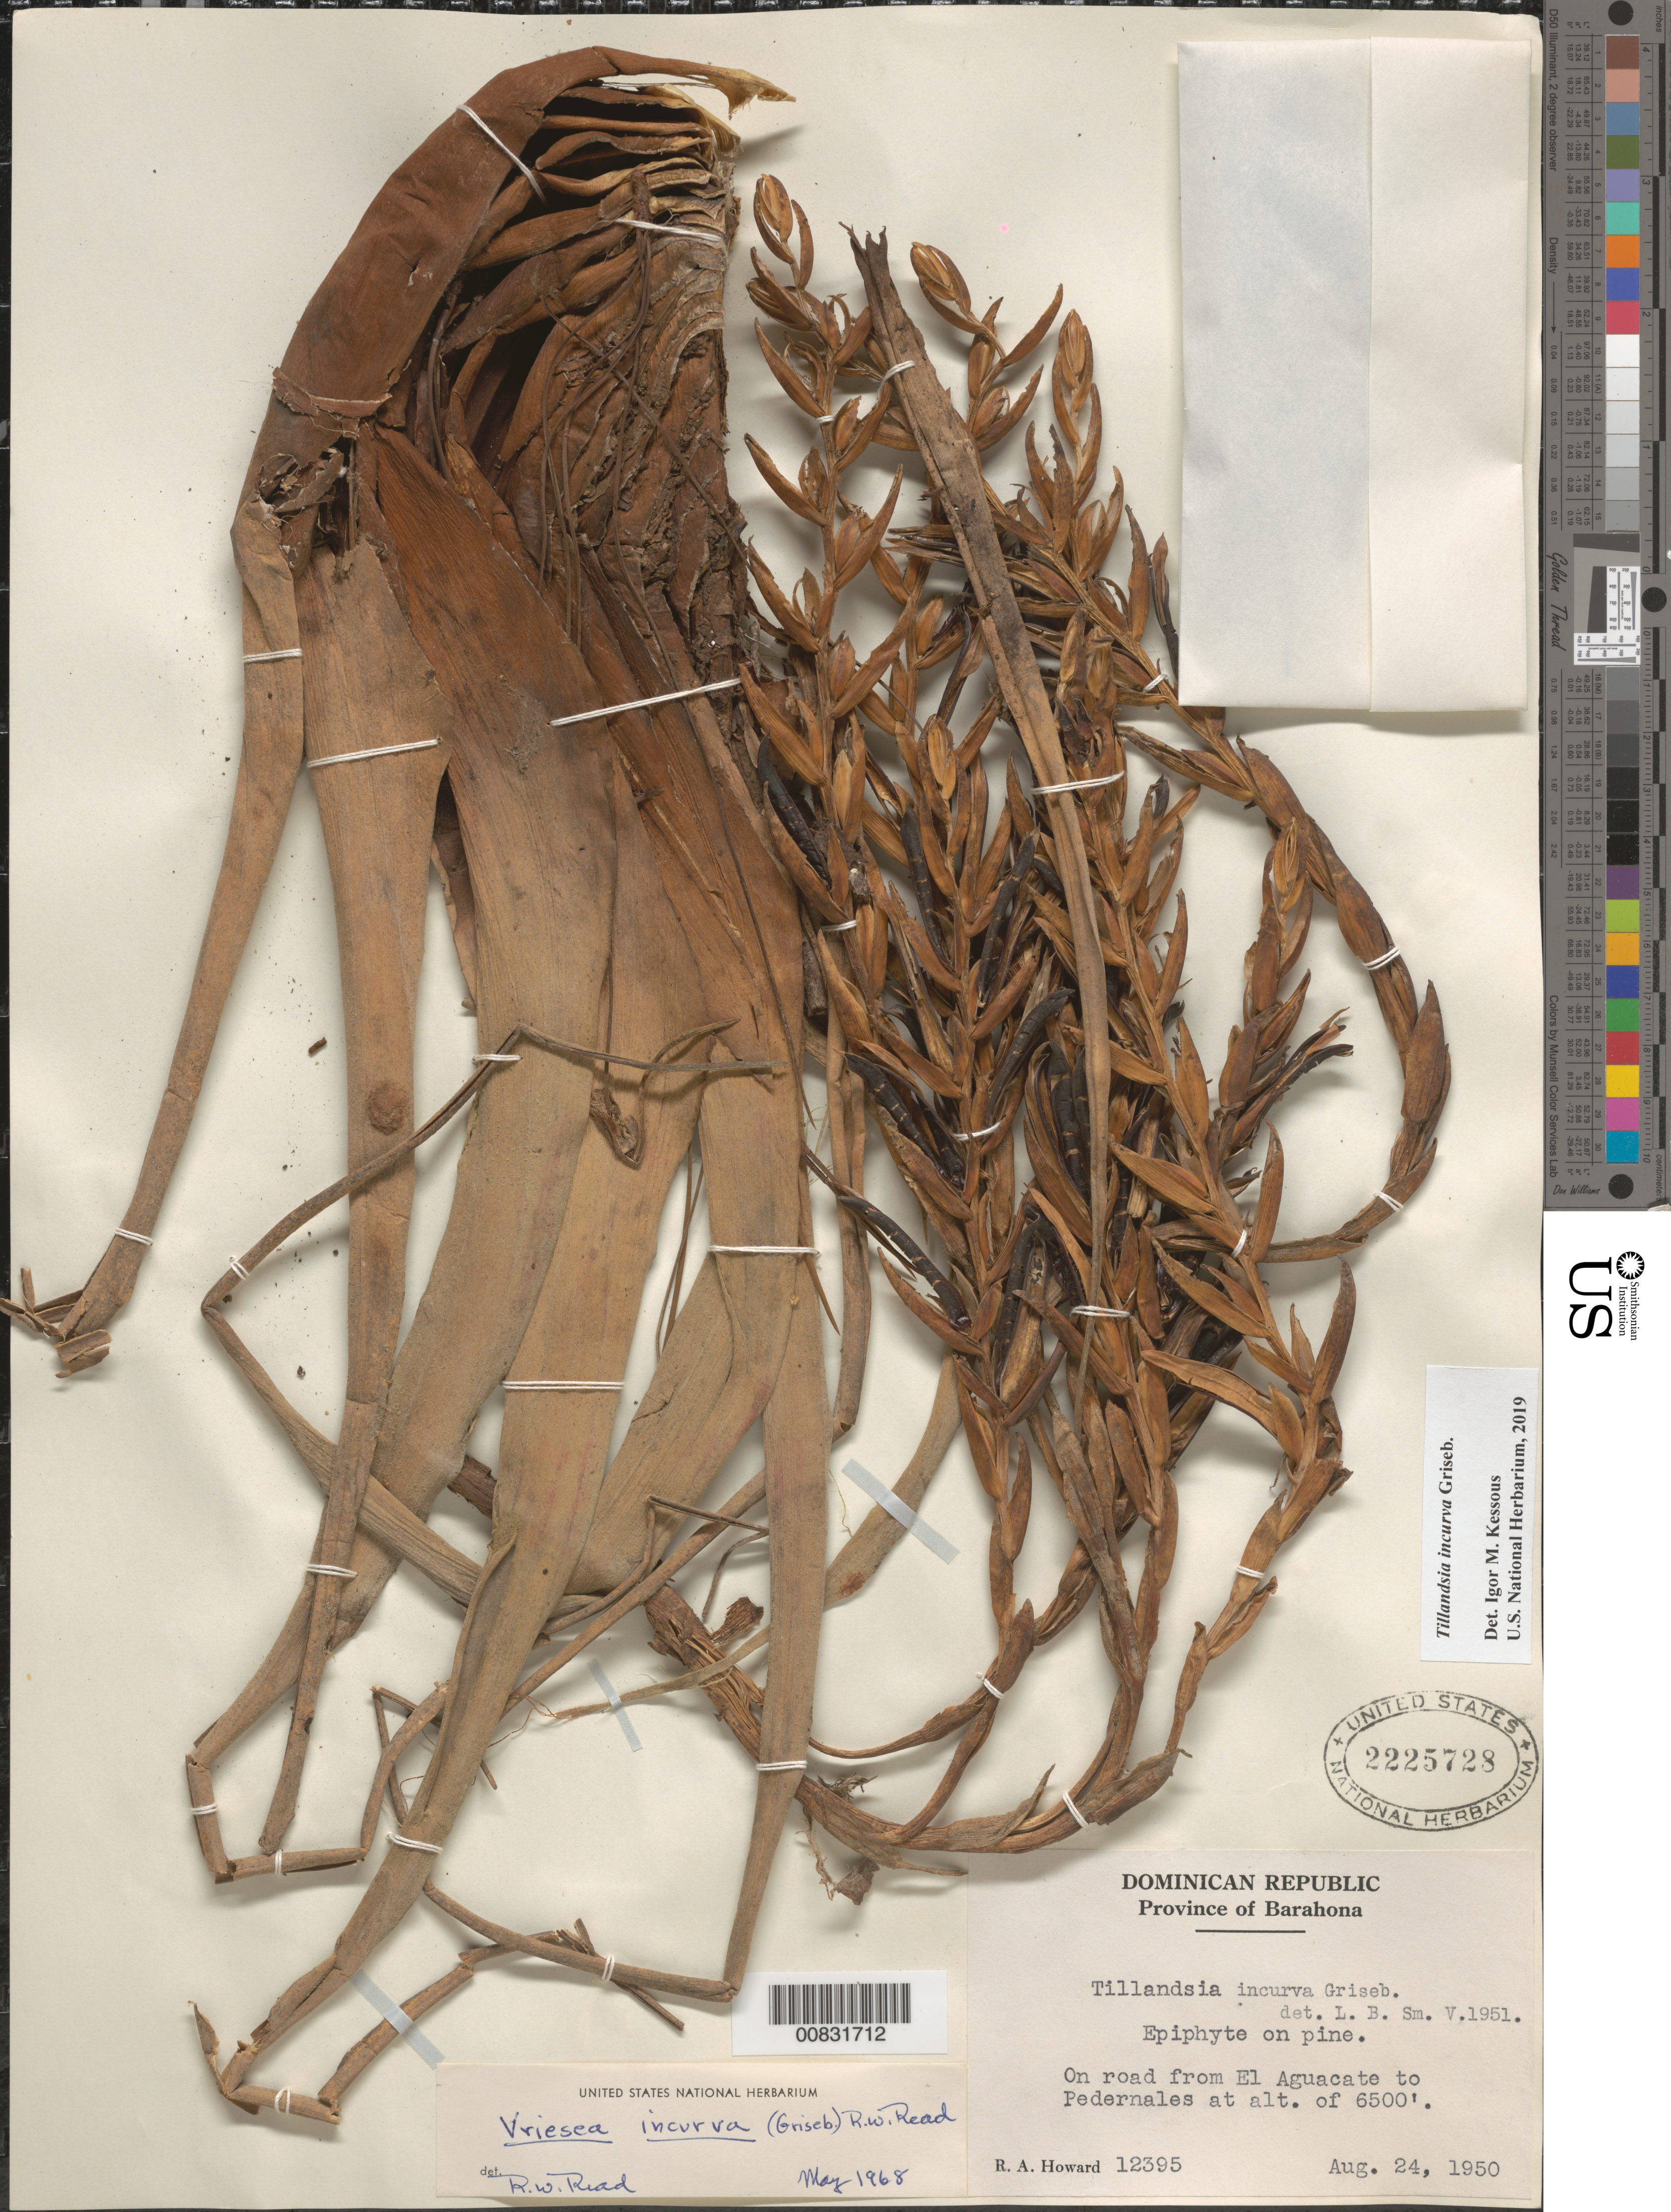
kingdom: Plantae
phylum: Tracheophyta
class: Liliopsida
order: Poales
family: Bromeliaceae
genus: Tillandsia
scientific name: Tillandsia incurva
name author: Griseb.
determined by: Kessous, Igor M.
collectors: R. A. Howard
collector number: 12395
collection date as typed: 24 Aug 1950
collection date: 1950-08-24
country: Dominican Republic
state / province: Barahona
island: Hispaniola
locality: On road from El Aguacate to Pedernales.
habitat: On pine.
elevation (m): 1981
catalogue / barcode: US 2225728